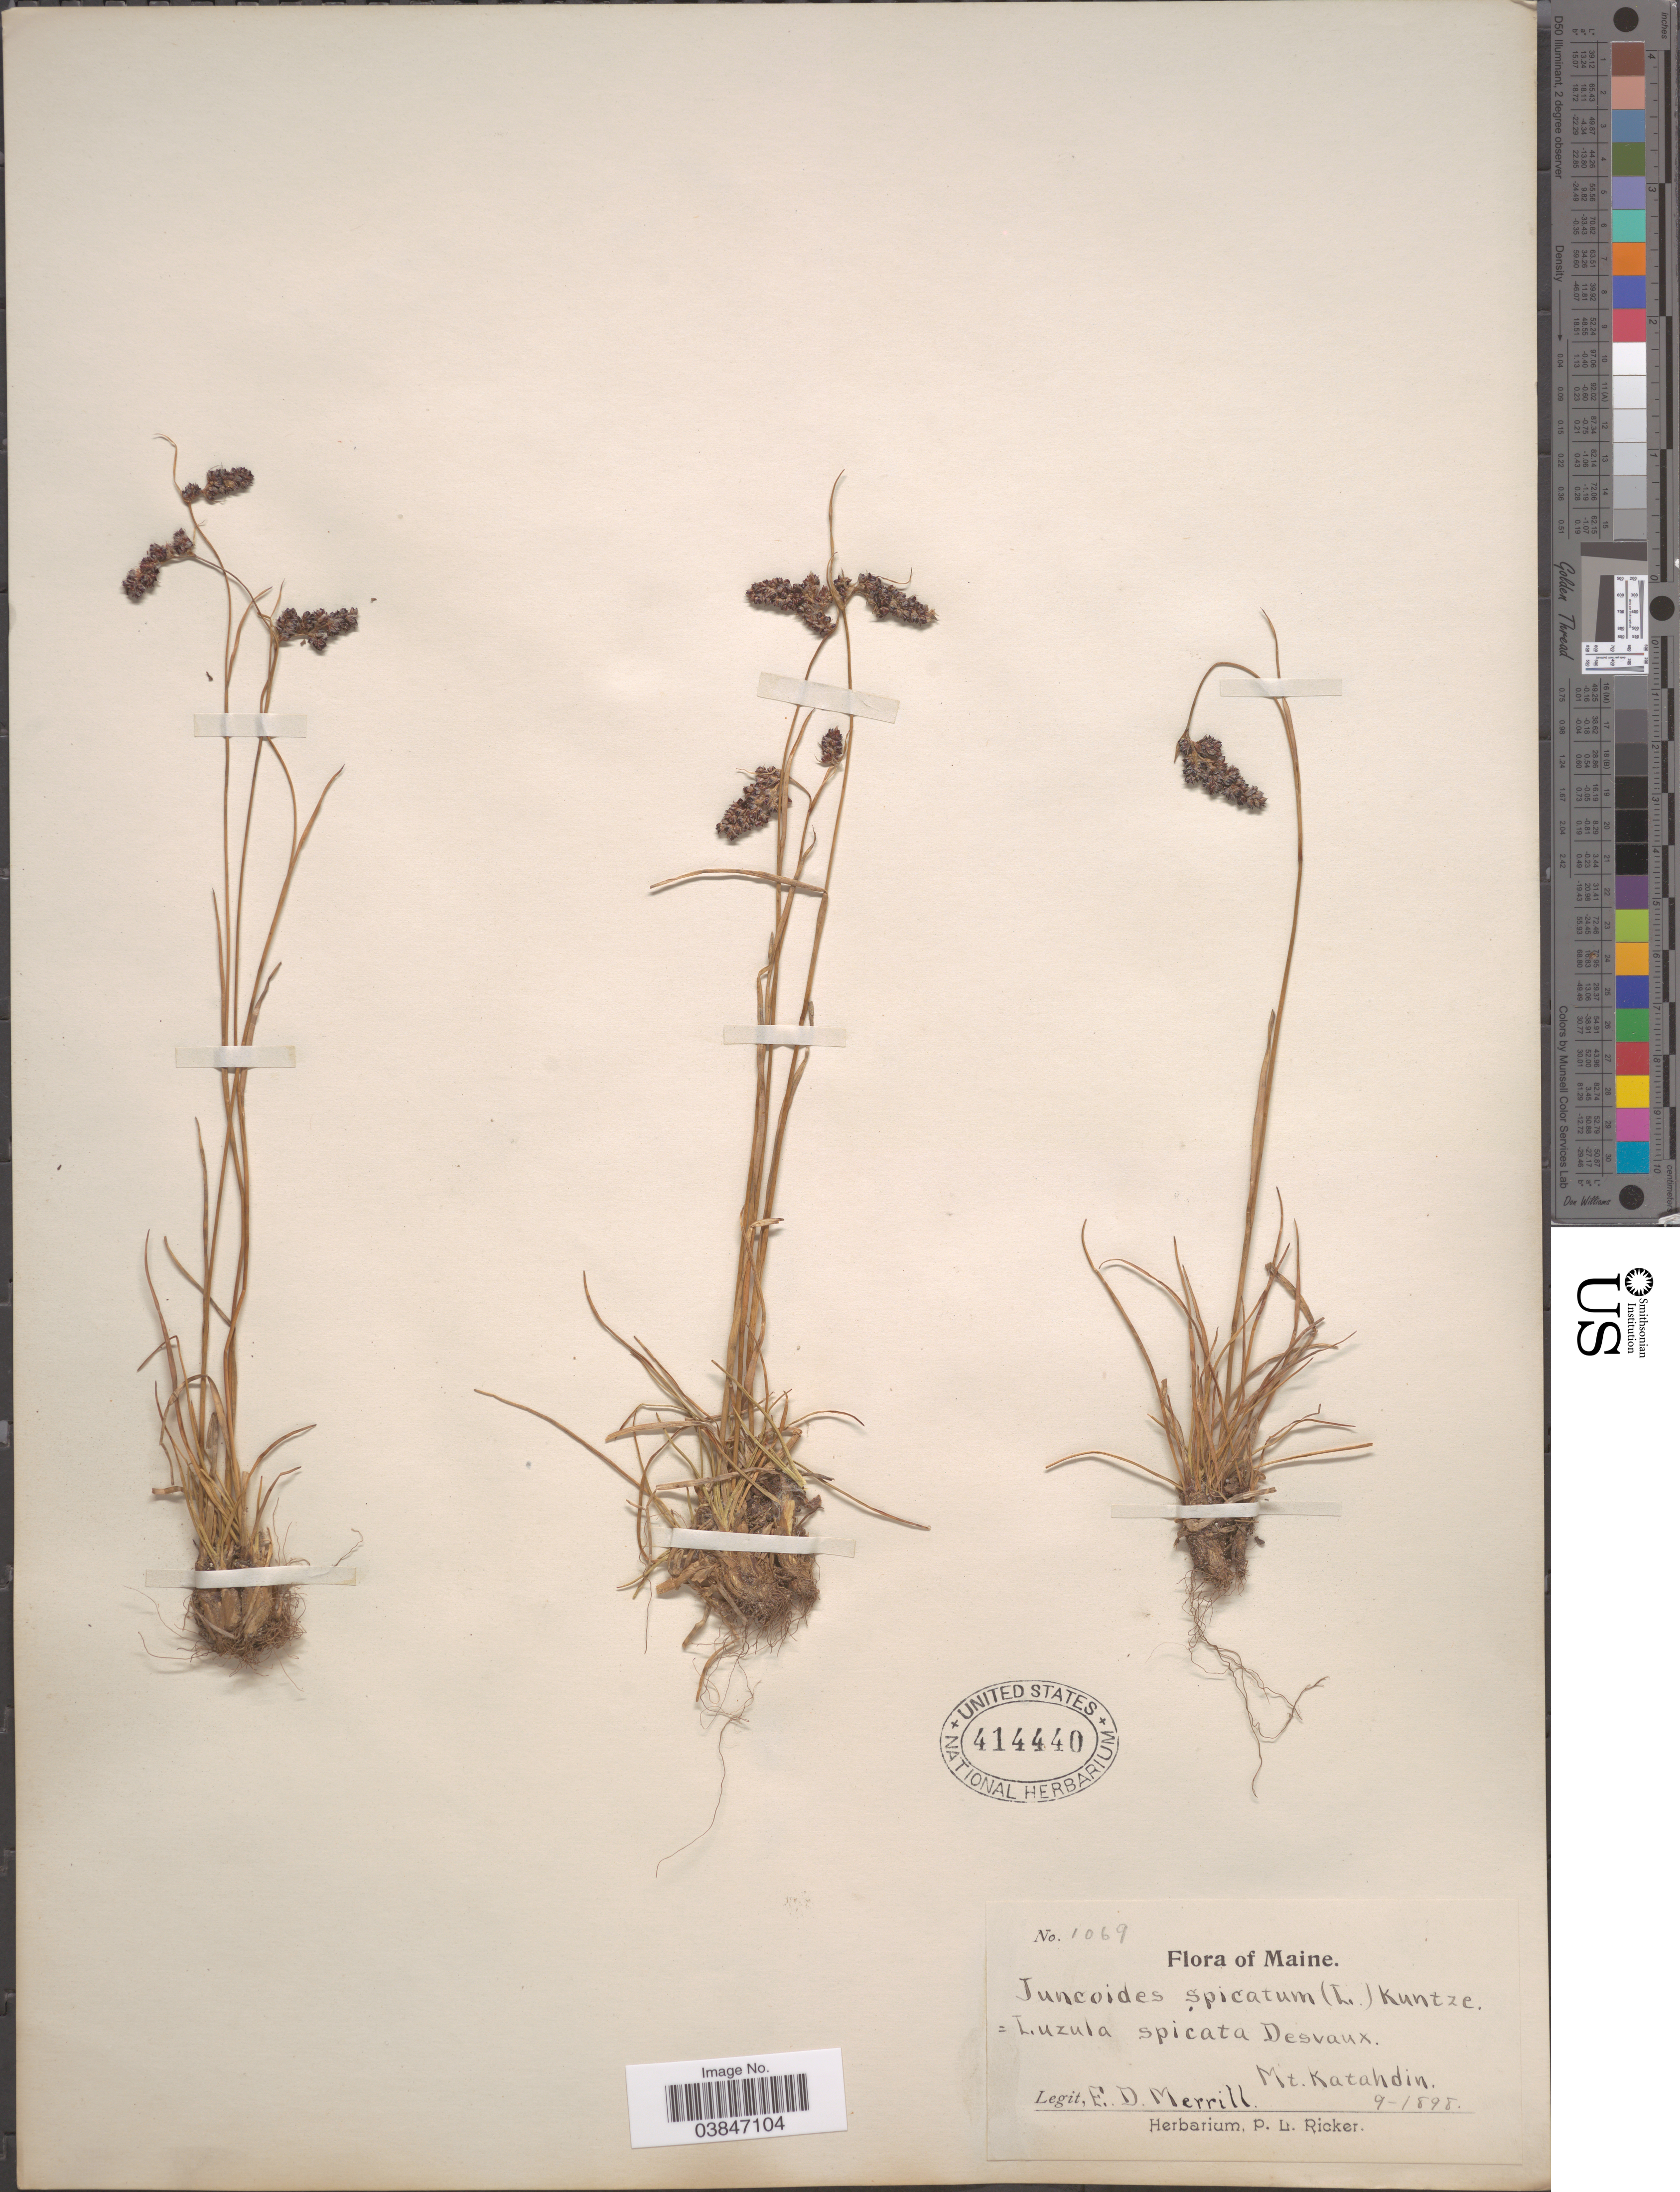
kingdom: Plantae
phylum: Tracheophyta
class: Liliopsida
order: Poales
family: Juncaceae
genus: Luzula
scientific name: Luzula spicata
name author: (L.) DC.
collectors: E. D. Merrill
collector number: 1069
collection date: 1898-09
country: United States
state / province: Maine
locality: Mt. Katahdin.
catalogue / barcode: US 414440